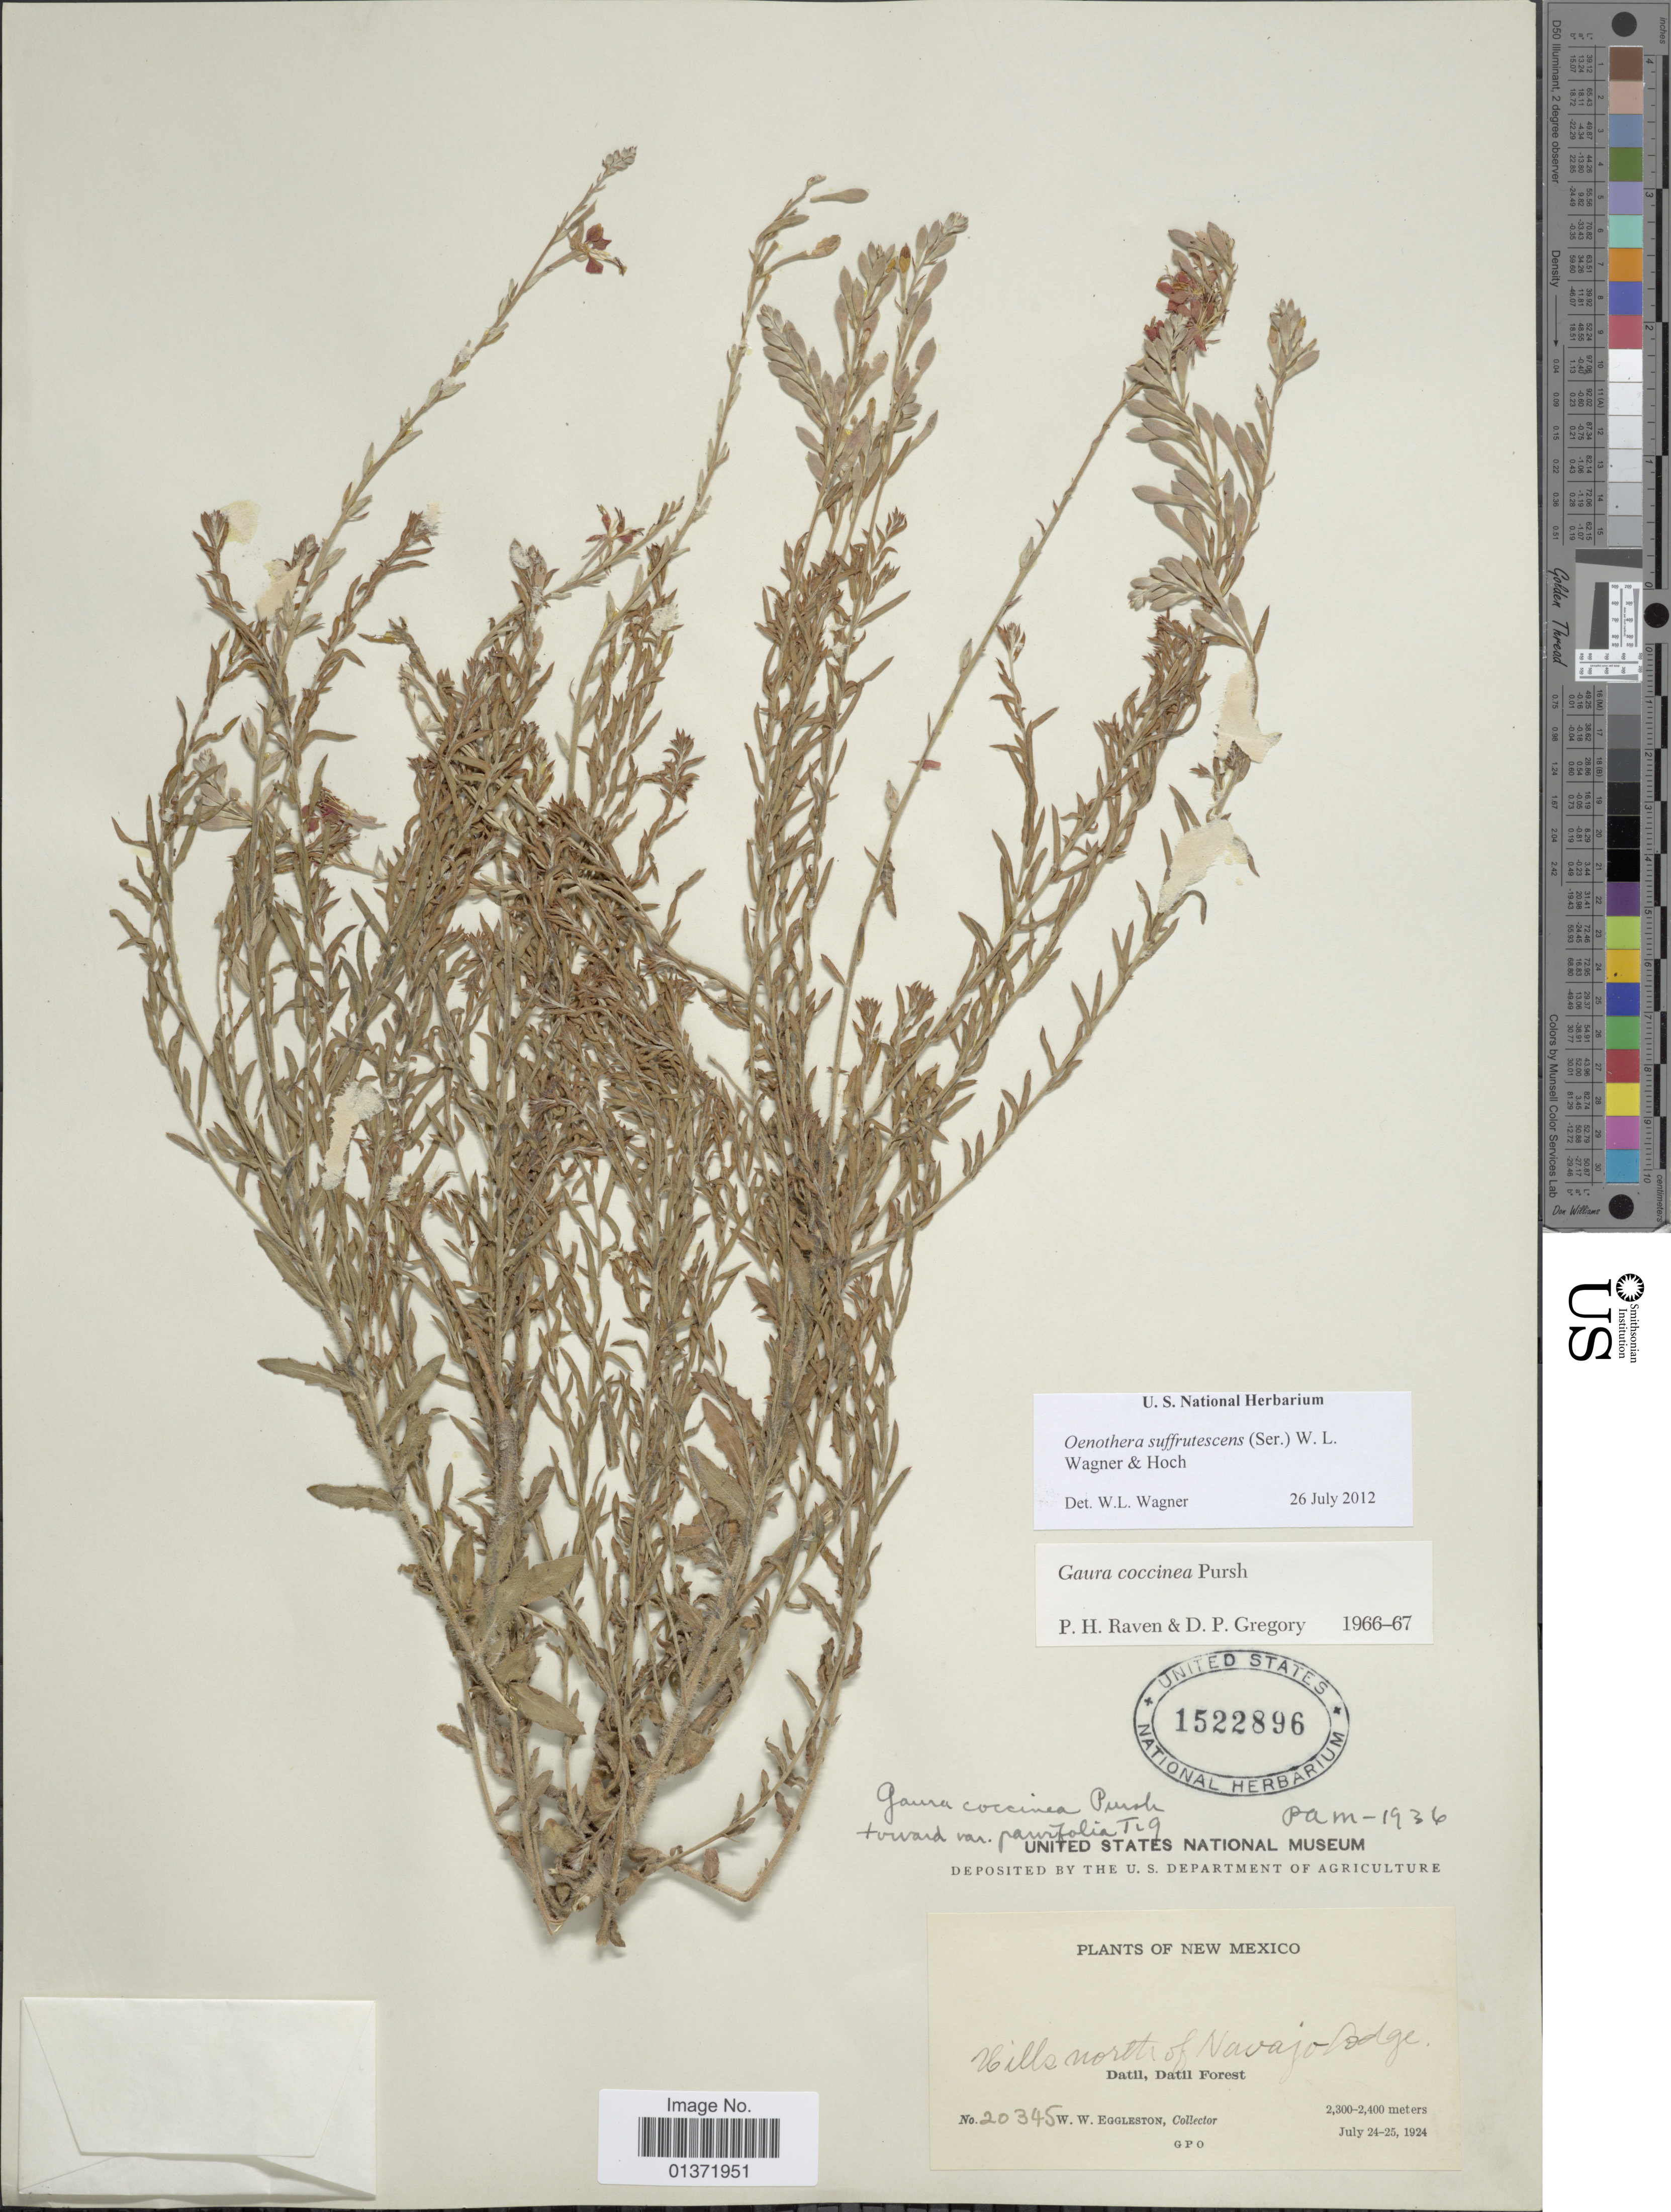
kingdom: Plantae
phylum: Tracheophyta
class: Magnoliopsida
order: Myrtales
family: Onagraceae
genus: Oenothera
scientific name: Oenothera suffrutescens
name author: (Ser.) W.L. Wagner & Hoch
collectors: W. W. Eggleston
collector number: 20345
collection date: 1924-07-24/1924-07-25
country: United States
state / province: New Mexico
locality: Datil, Datil Forest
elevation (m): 2300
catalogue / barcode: US 1522896